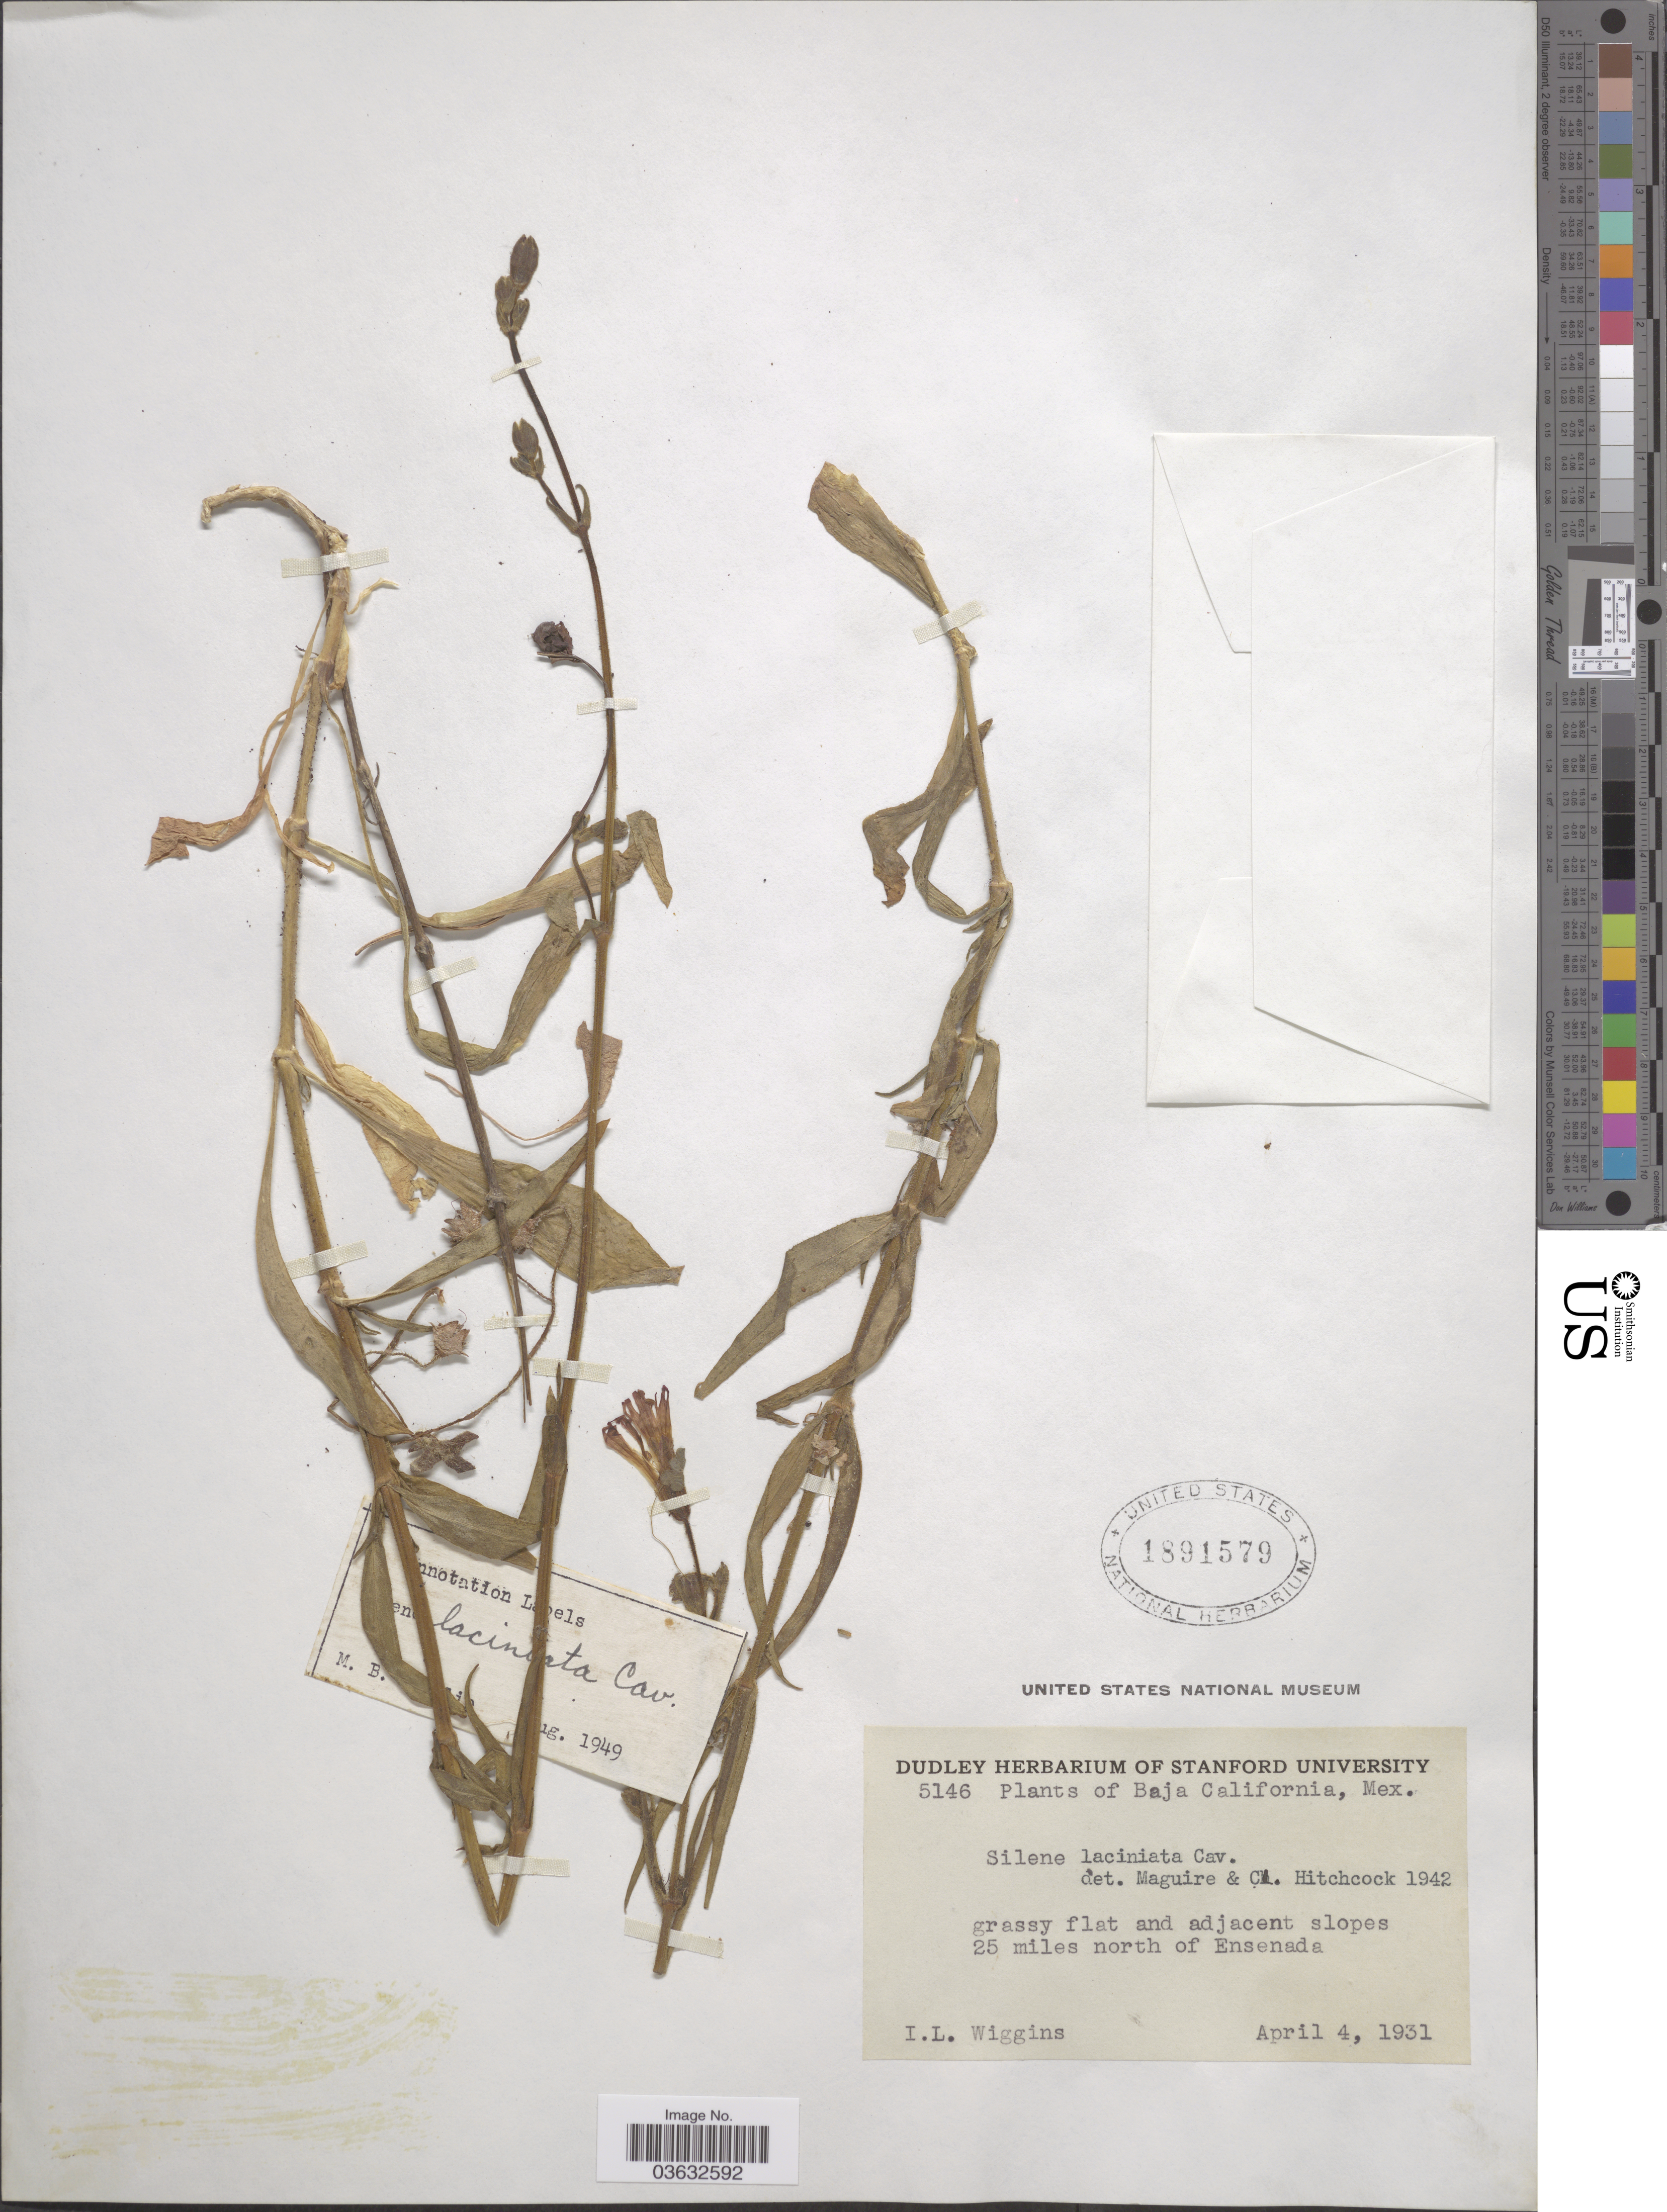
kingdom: Plantae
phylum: Tracheophyta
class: Magnoliopsida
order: Caryophyllales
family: Caryophyllaceae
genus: Silene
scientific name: Silene laciniata subsp. laciniata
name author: Cav.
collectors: I. L. Wiggins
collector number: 5146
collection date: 1931-04-04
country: Mexico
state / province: Baja California Norte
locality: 25 miles north of Ensenada.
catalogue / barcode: US 1891579